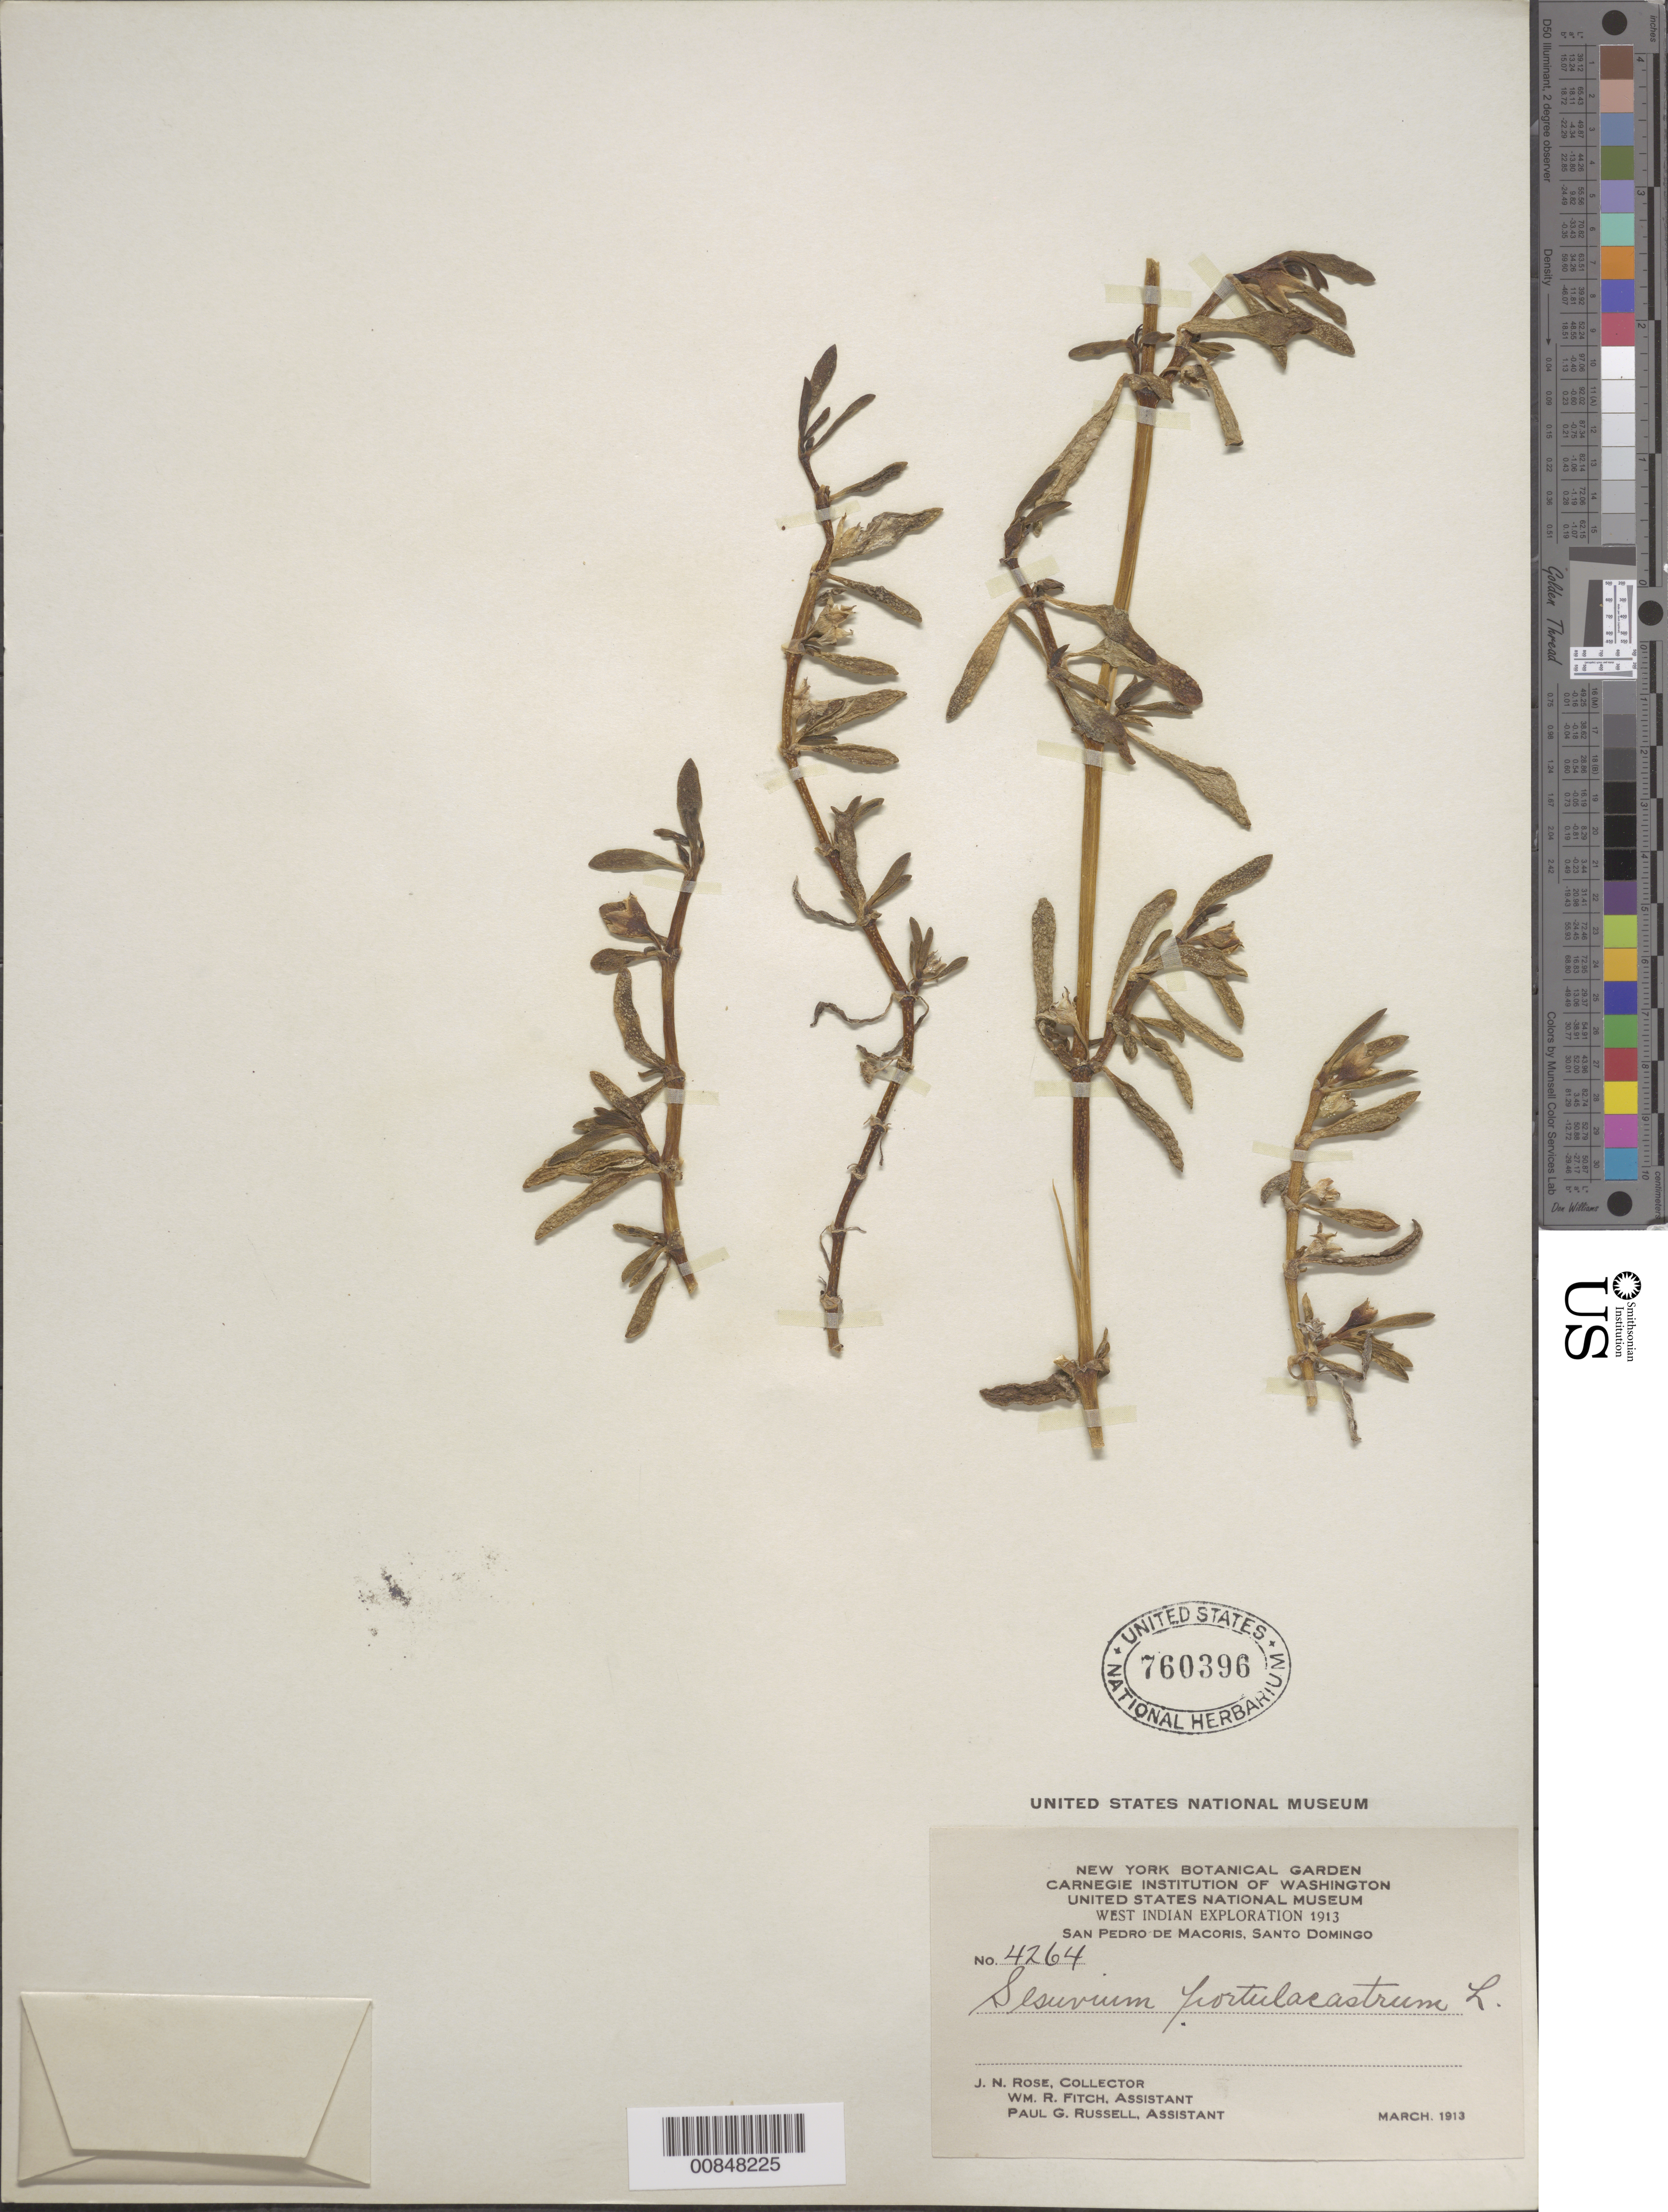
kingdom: Plantae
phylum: Tracheophyta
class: Magnoliopsida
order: Caryophyllales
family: Aizoaceae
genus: Sesuvium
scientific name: Sesuvium portulacastrum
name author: (L.) L.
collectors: J. N. Rose, W. R. Fitch & P. G. Russell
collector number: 4264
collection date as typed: Mar 1913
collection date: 1913-03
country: Dominican Republic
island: Hispaniola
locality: San Pedro de Macoris, Santo Domingo.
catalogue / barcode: US 760396